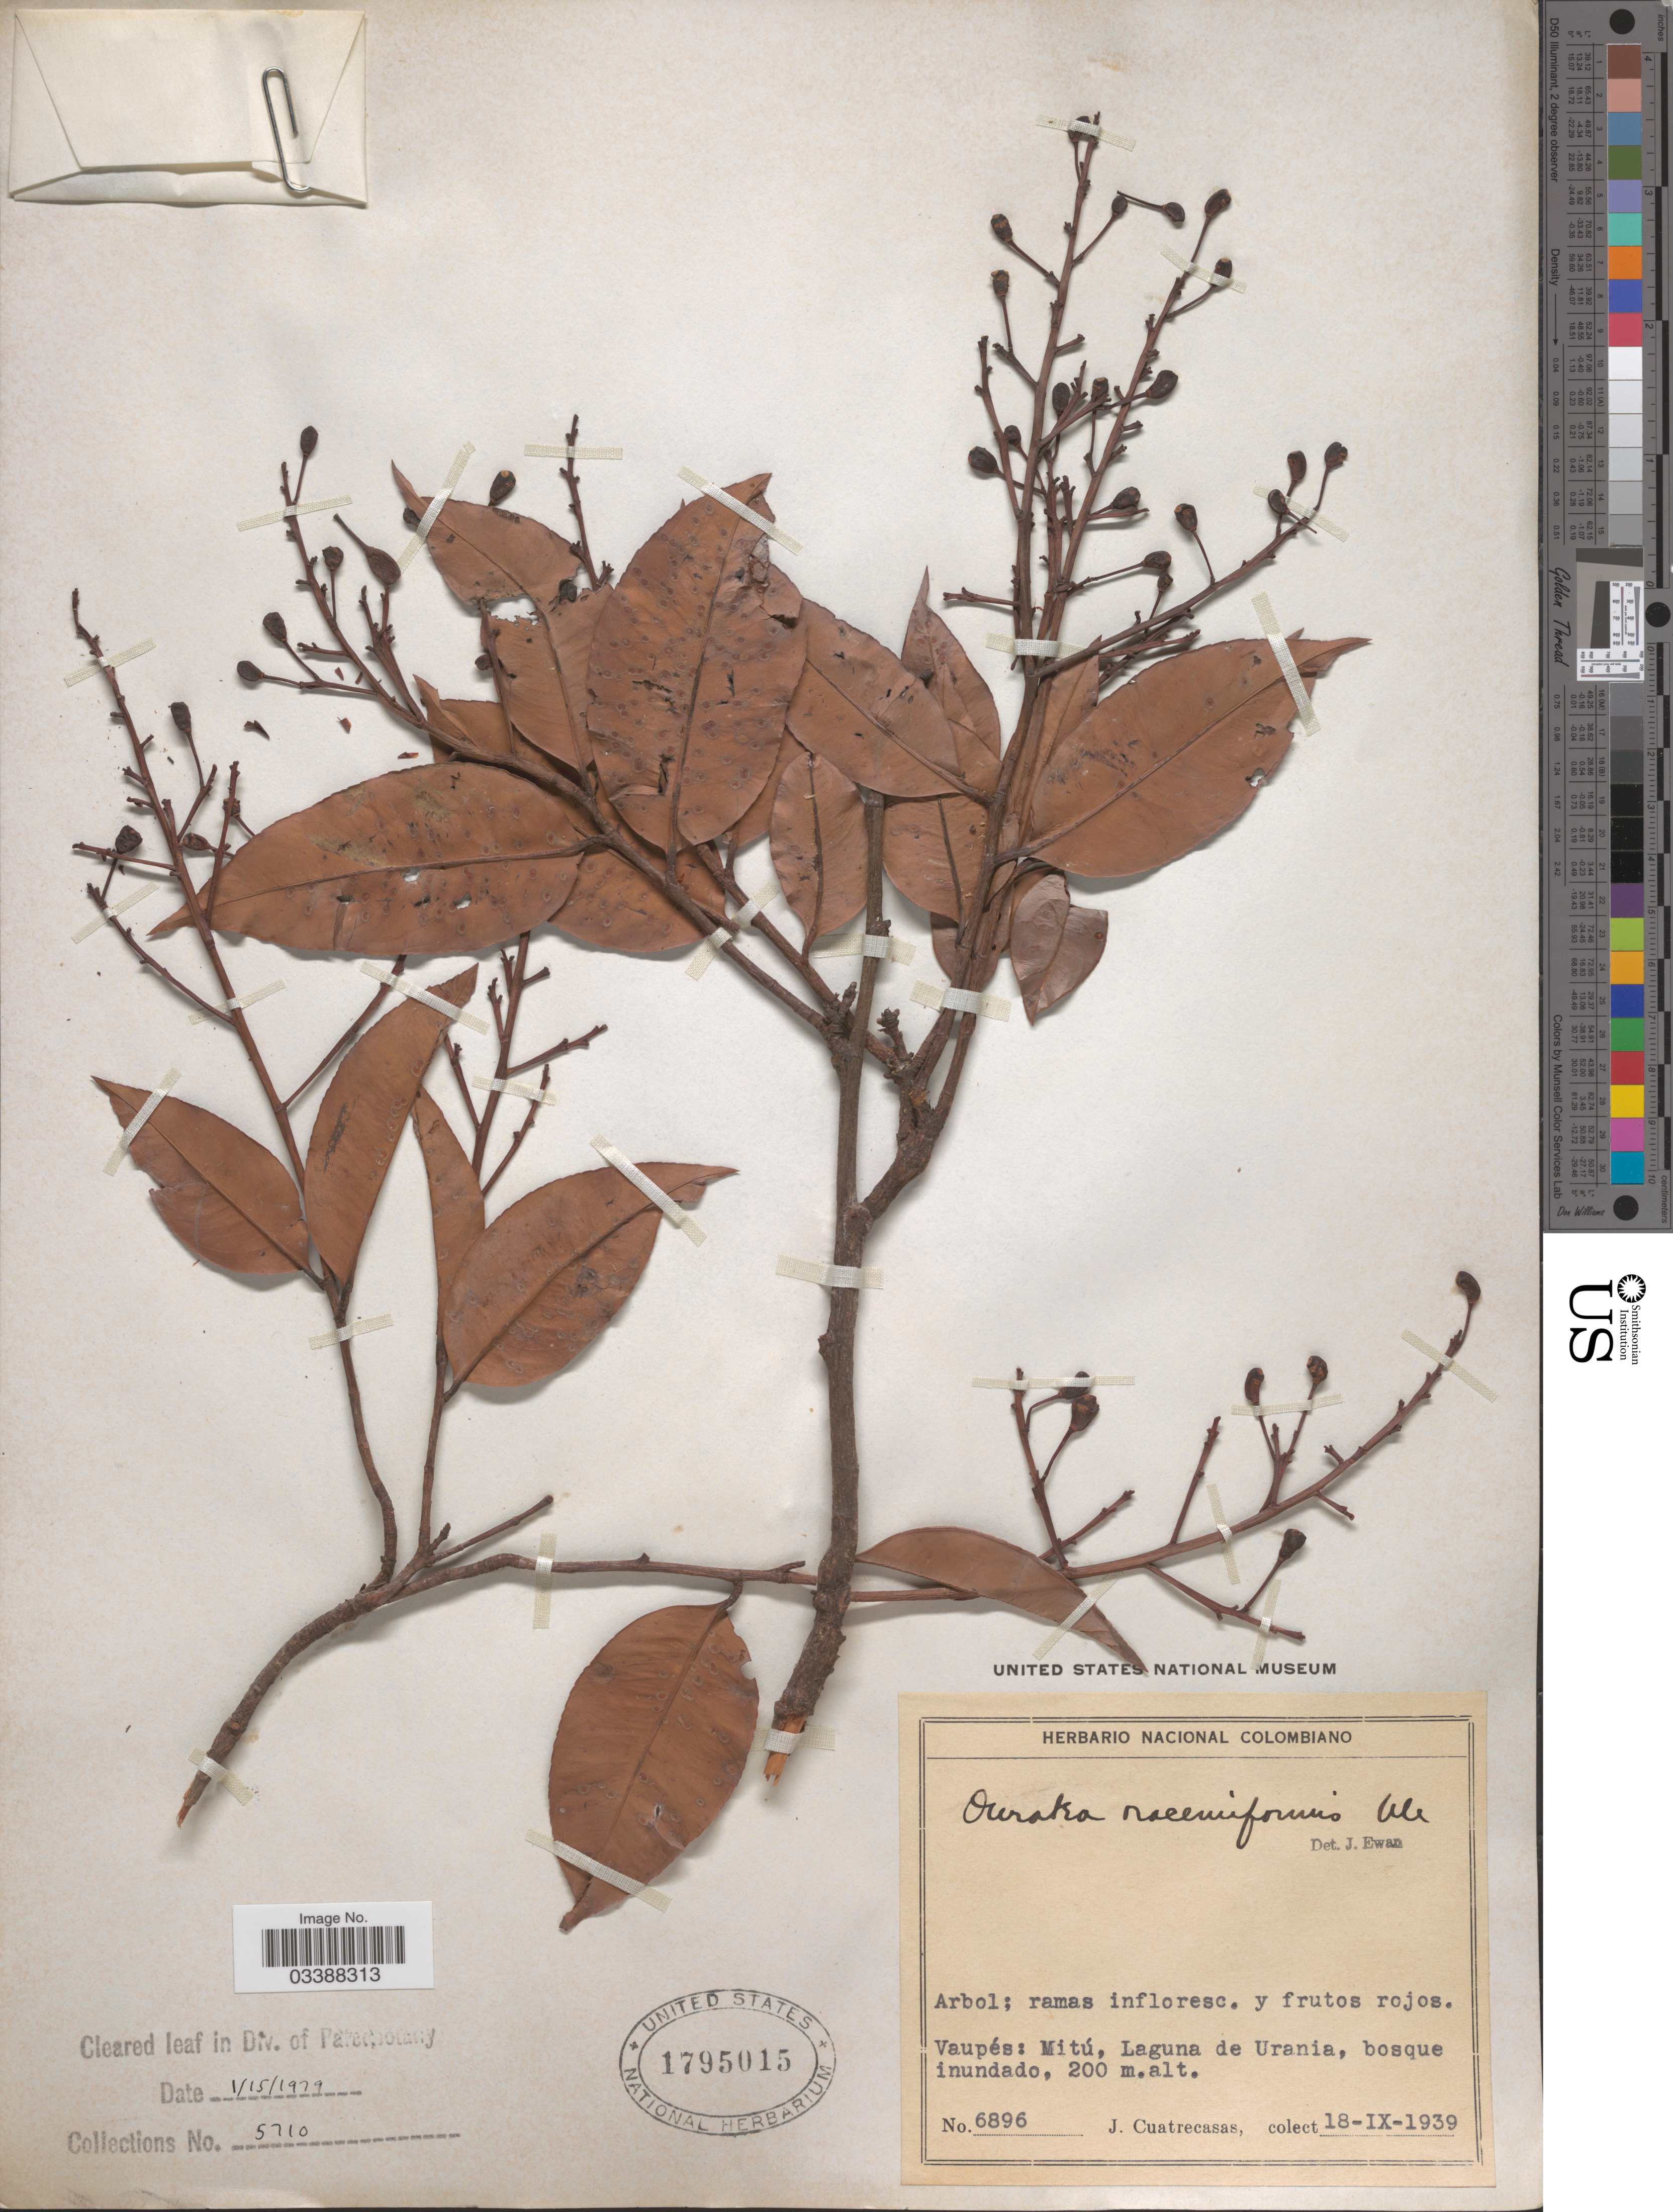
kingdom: Plantae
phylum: Tracheophyta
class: Magnoliopsida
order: Malpighiales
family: Ochnaceae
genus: Ouratea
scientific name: Ouratea racemiformis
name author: Ule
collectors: J. Cuatrecasas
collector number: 6896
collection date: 1939-09-18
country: Colombia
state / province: Vaupés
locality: Mitú, Laguna de Urania.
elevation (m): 200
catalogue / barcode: US 1795015